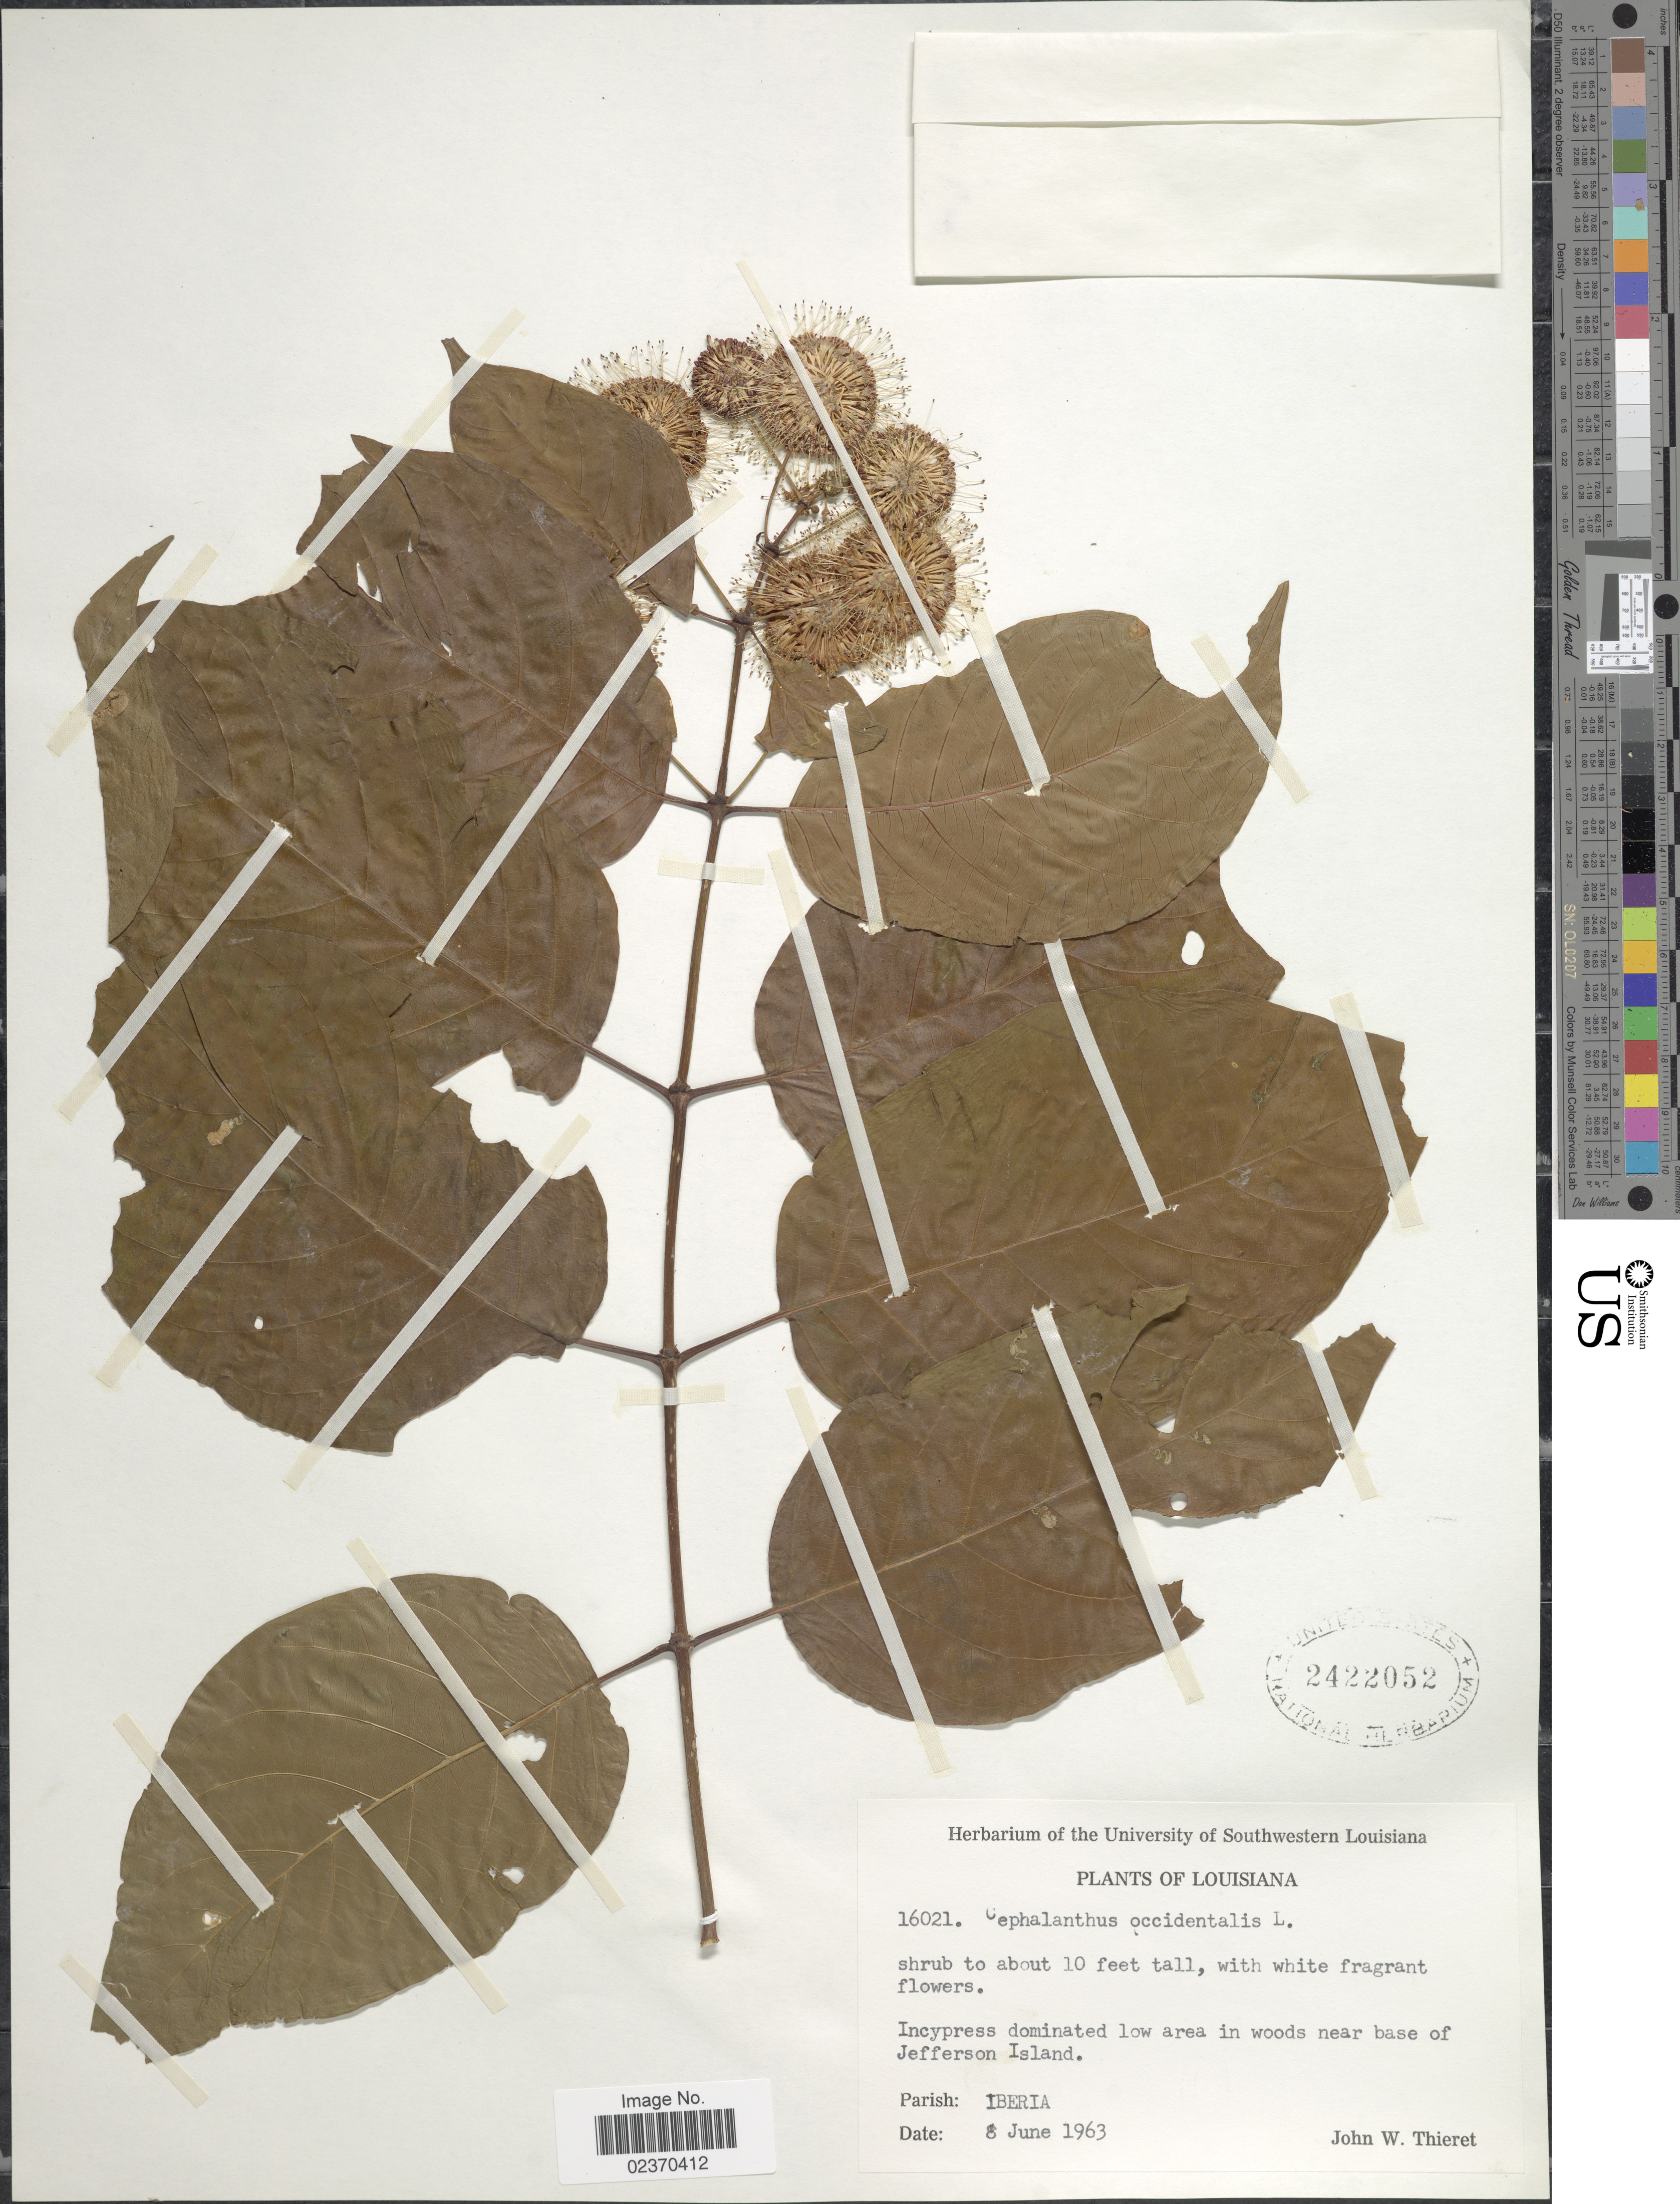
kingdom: Plantae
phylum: Tracheophyta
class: Magnoliopsida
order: Gentianales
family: Rubiaceae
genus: Cephalanthus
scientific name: Cephalanthus occidentalis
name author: L.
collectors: J. W. Thieret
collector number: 16021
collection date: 1963-06-08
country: United States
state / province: Louisiana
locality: In cypress dominated low area in woods near base of Jefferson Island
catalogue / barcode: US 2422052